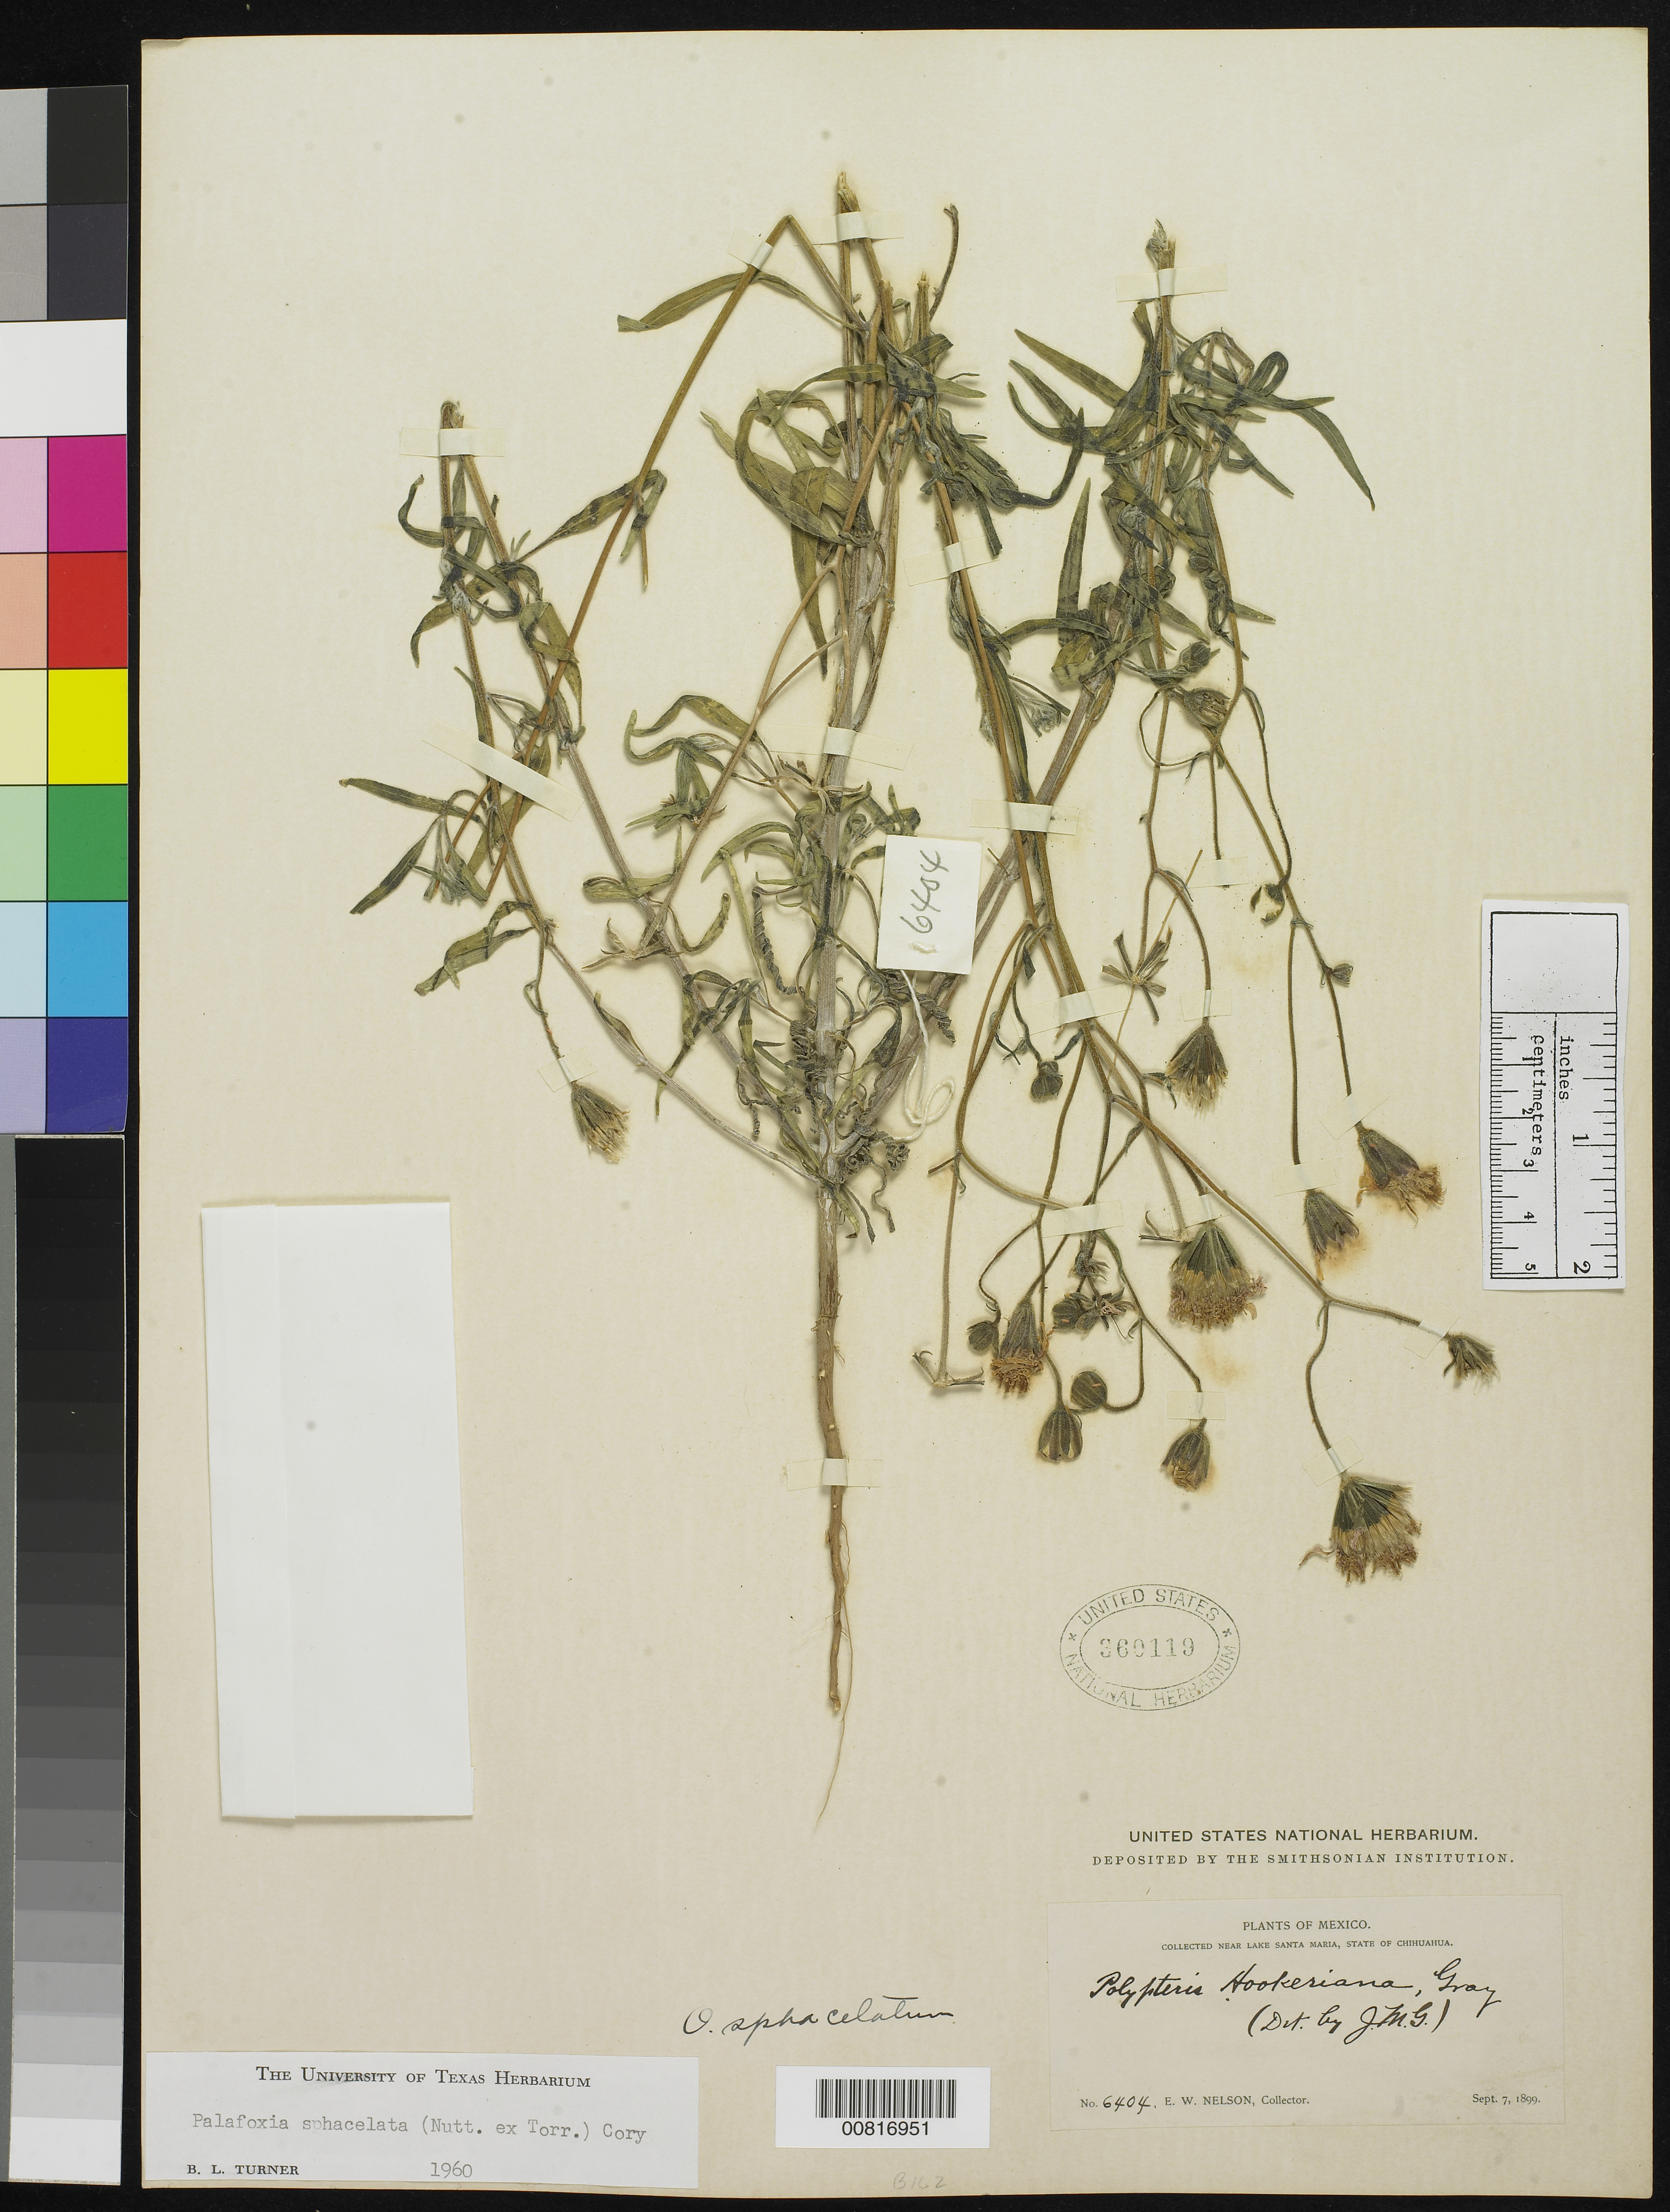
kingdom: Plantae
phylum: Tracheophyta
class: Magnoliopsida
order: Asterales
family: Asteraceae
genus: Palafoxia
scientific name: Palafoxia sphacelata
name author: (Nutt. ex Torr.) Cory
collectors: E. W. Nelson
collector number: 6404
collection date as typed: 07 Sep 1899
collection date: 1899-09-07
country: Mexico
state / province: Chihuahua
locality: Near Lake Santa Maria, Chihuahua.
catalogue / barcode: US 360119